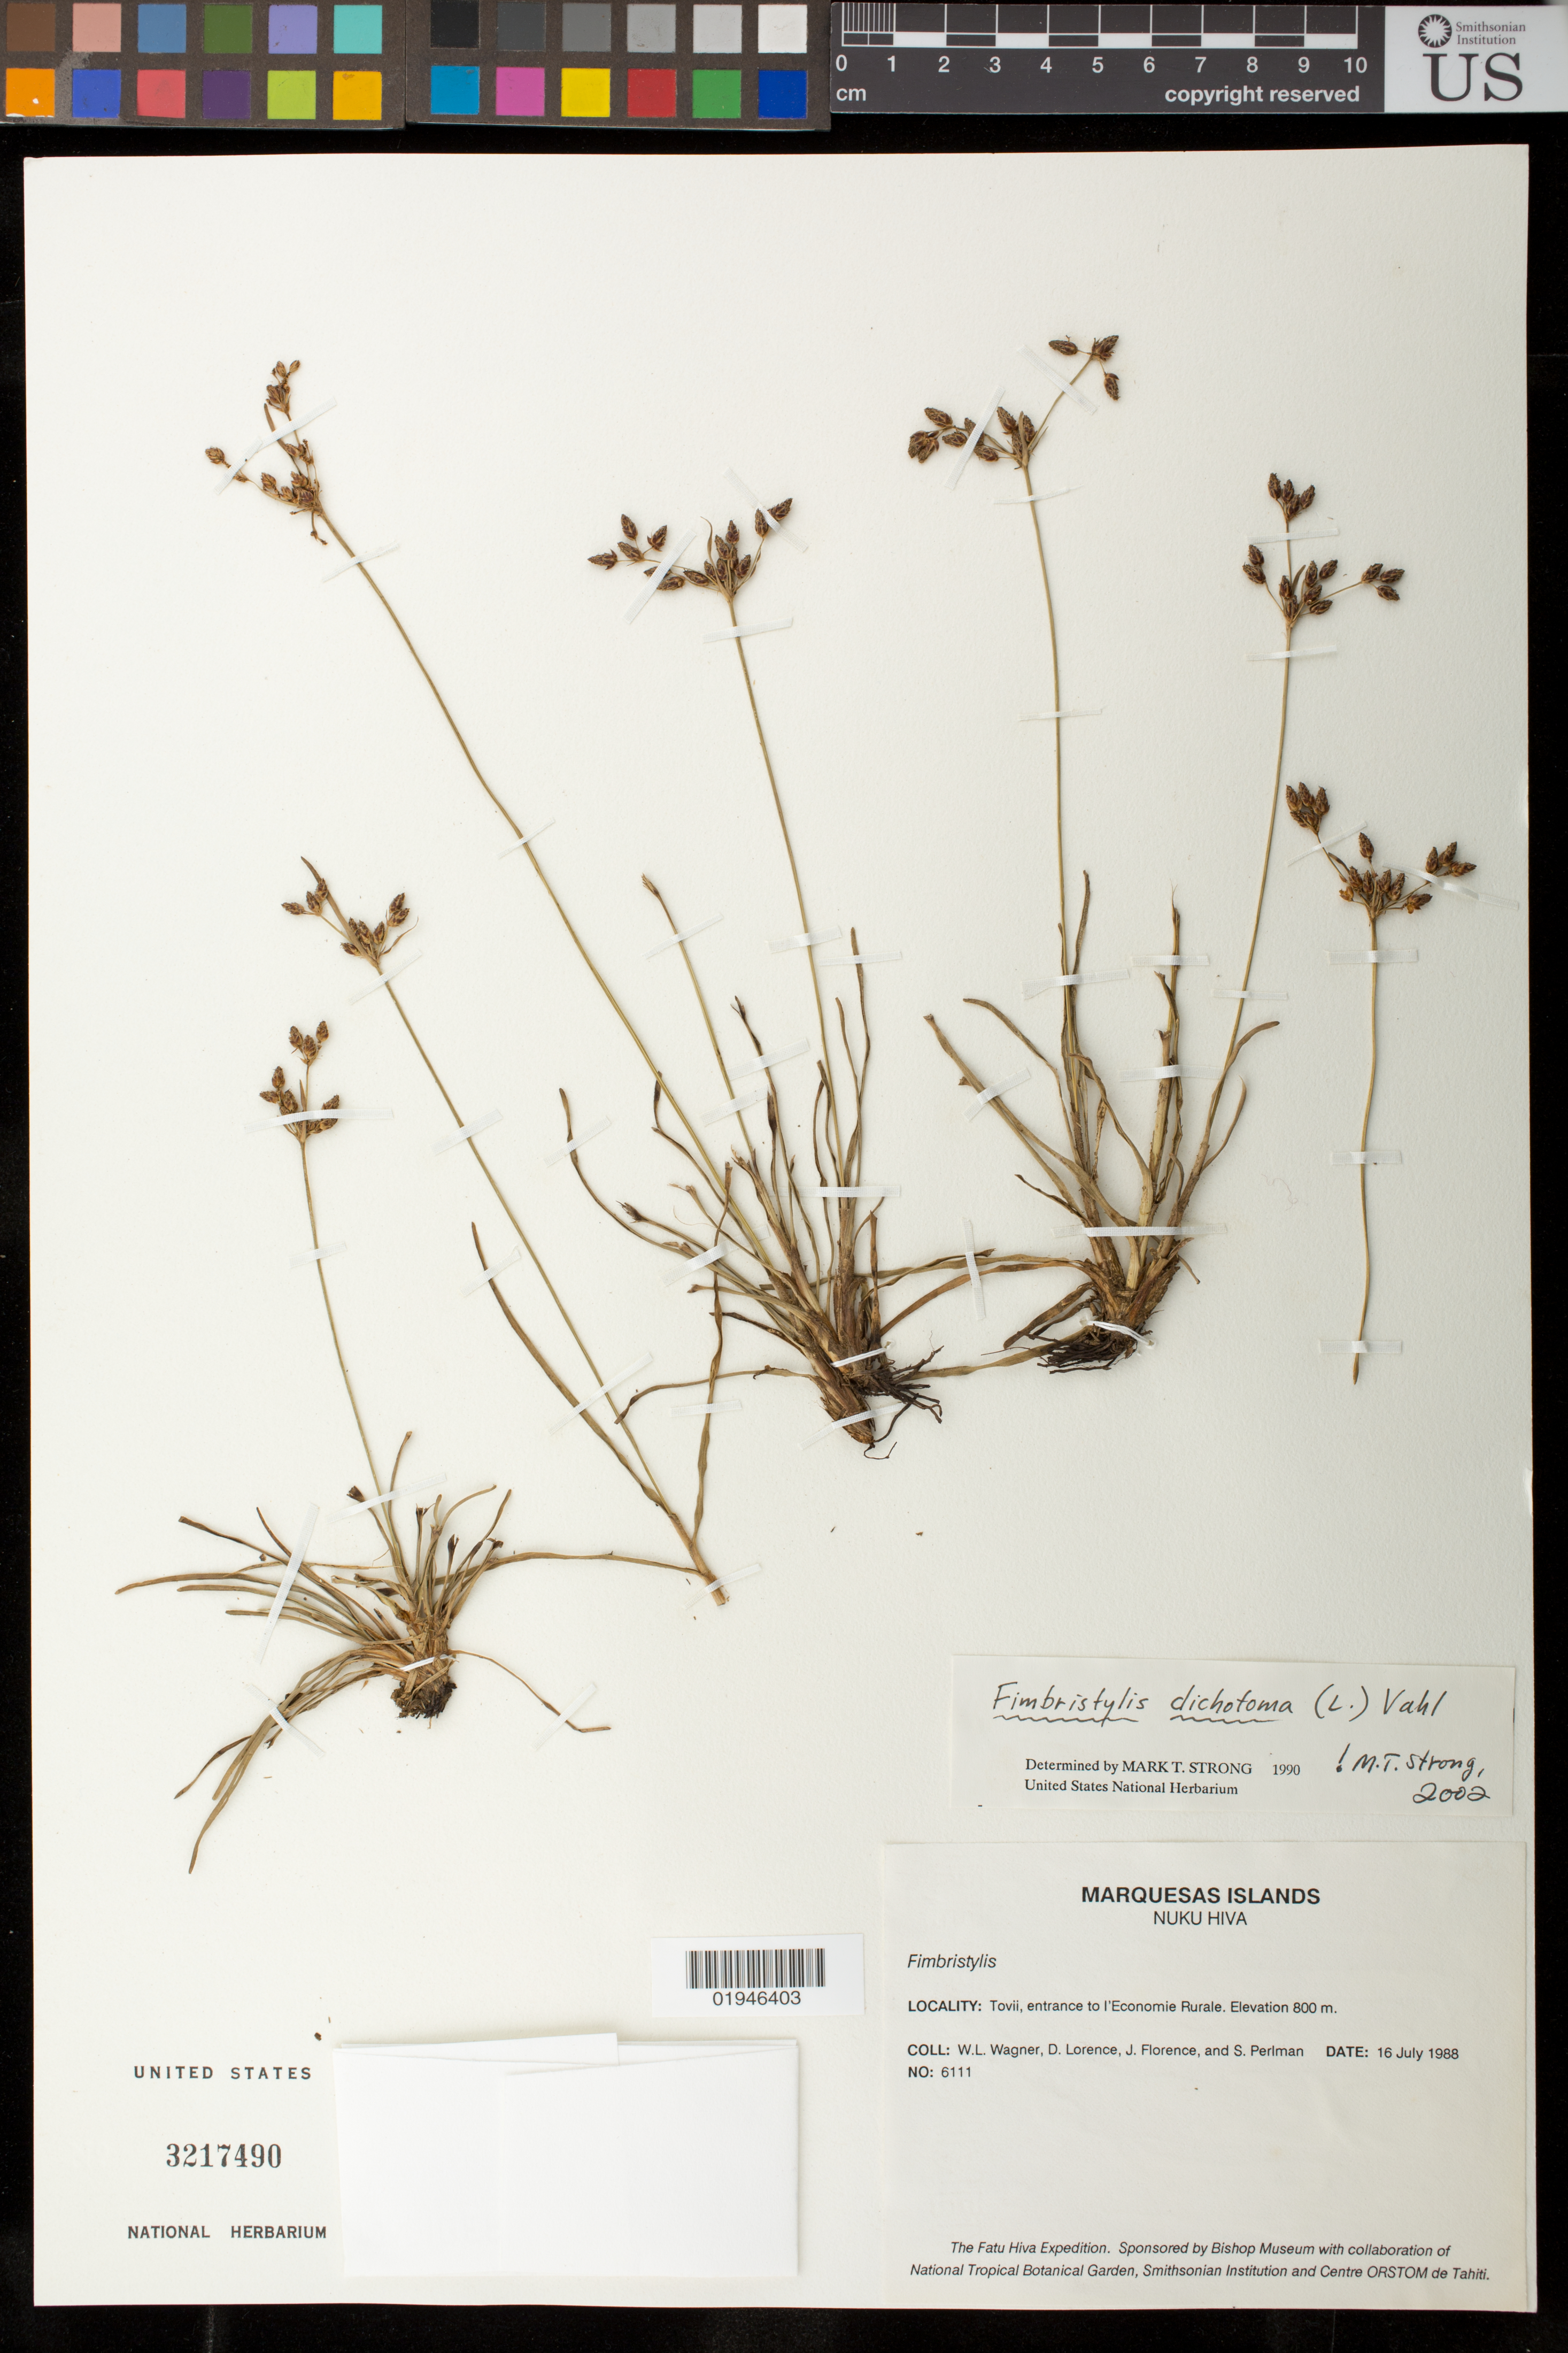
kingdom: Plantae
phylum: Tracheophyta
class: Liliopsida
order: Poales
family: Cyperaceae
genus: Fimbristylis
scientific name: Fimbristylis dichotoma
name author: (L.) Vahl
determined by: Strong, M. T., (US), Smithsonian Institution - National Museum of Natural History (UNITED STATES)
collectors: W. L. Wagner, D. Lorence, J. Florence & S. P. Perlman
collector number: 6111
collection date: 1988-07-16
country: French Polynesia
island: Nuku Hiva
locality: Toovii, entrance to l'Economie Rurale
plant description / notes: Note: leaves atypically pubescent. DL 6/09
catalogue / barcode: US 3217490